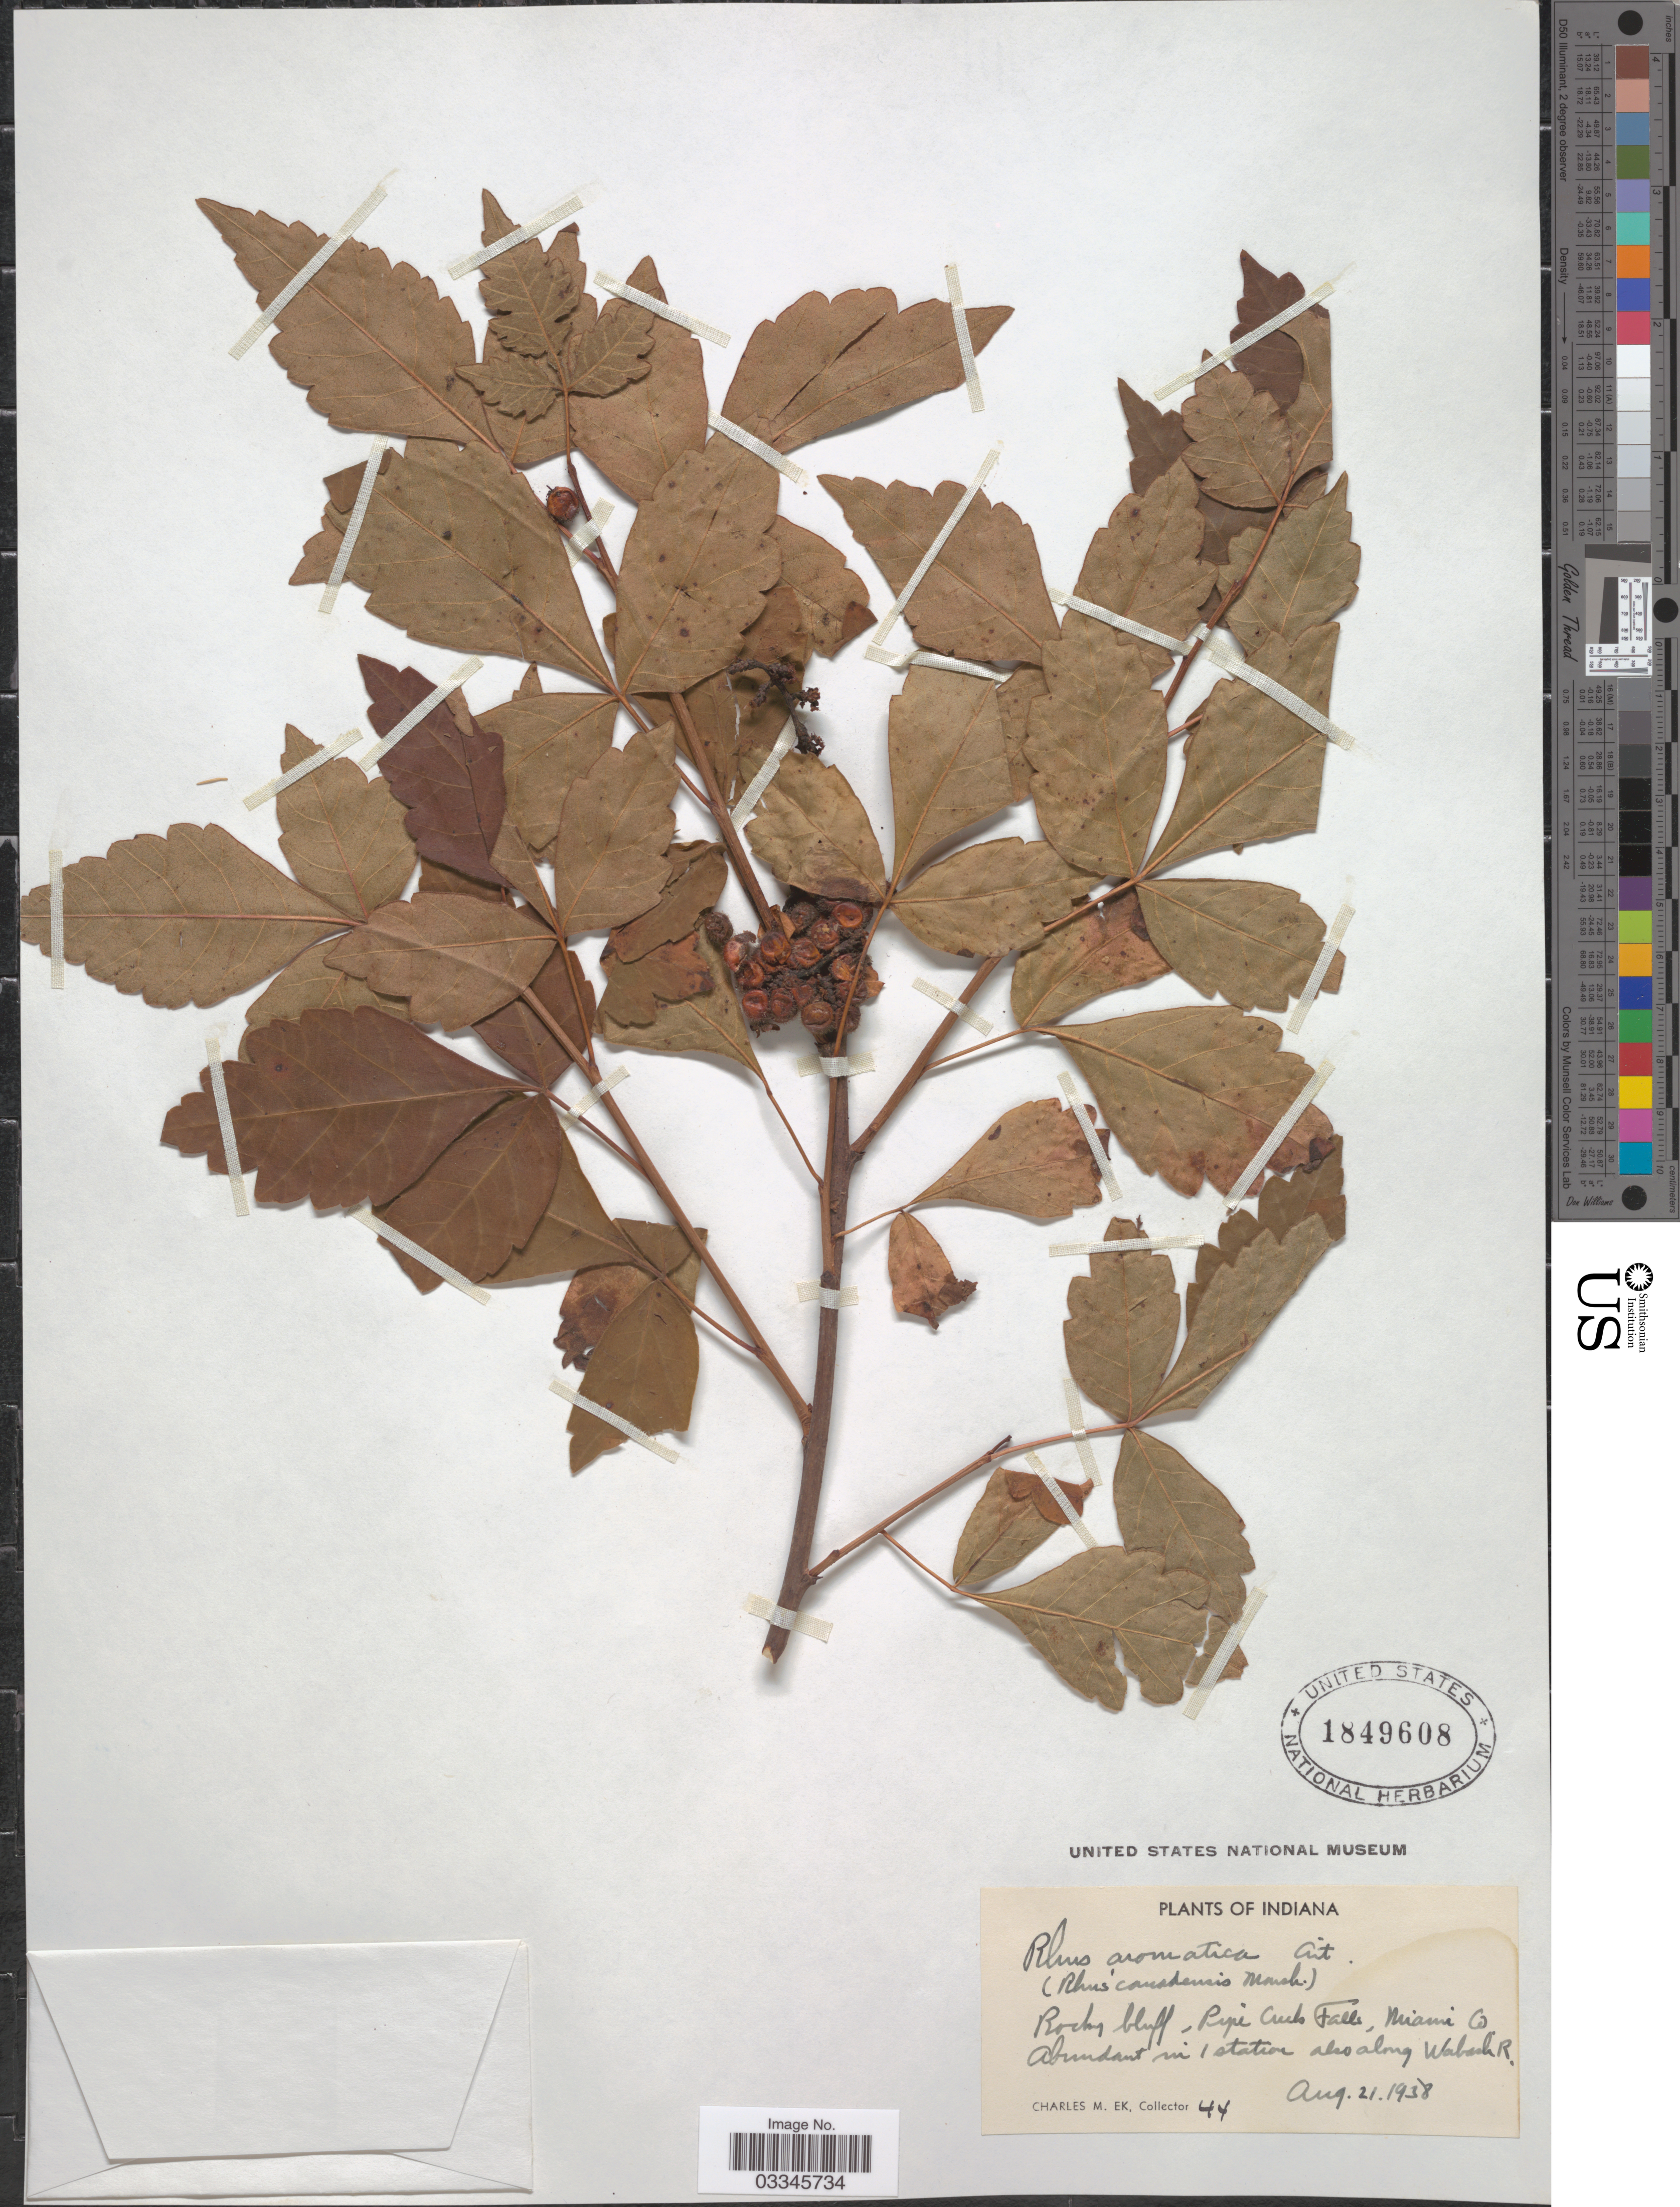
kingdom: Plantae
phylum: Tracheophyta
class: Magnoliopsida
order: Sapindales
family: Anacardiaceae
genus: Rhus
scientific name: Rhus canadensis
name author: Marshall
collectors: C. Ek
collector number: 44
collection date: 1938-08-21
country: United States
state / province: Indiana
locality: Rocky bluff, Pipe Creek Falls, Miami Co. Abundant in 1 station also along Wabash R.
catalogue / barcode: US 1849608